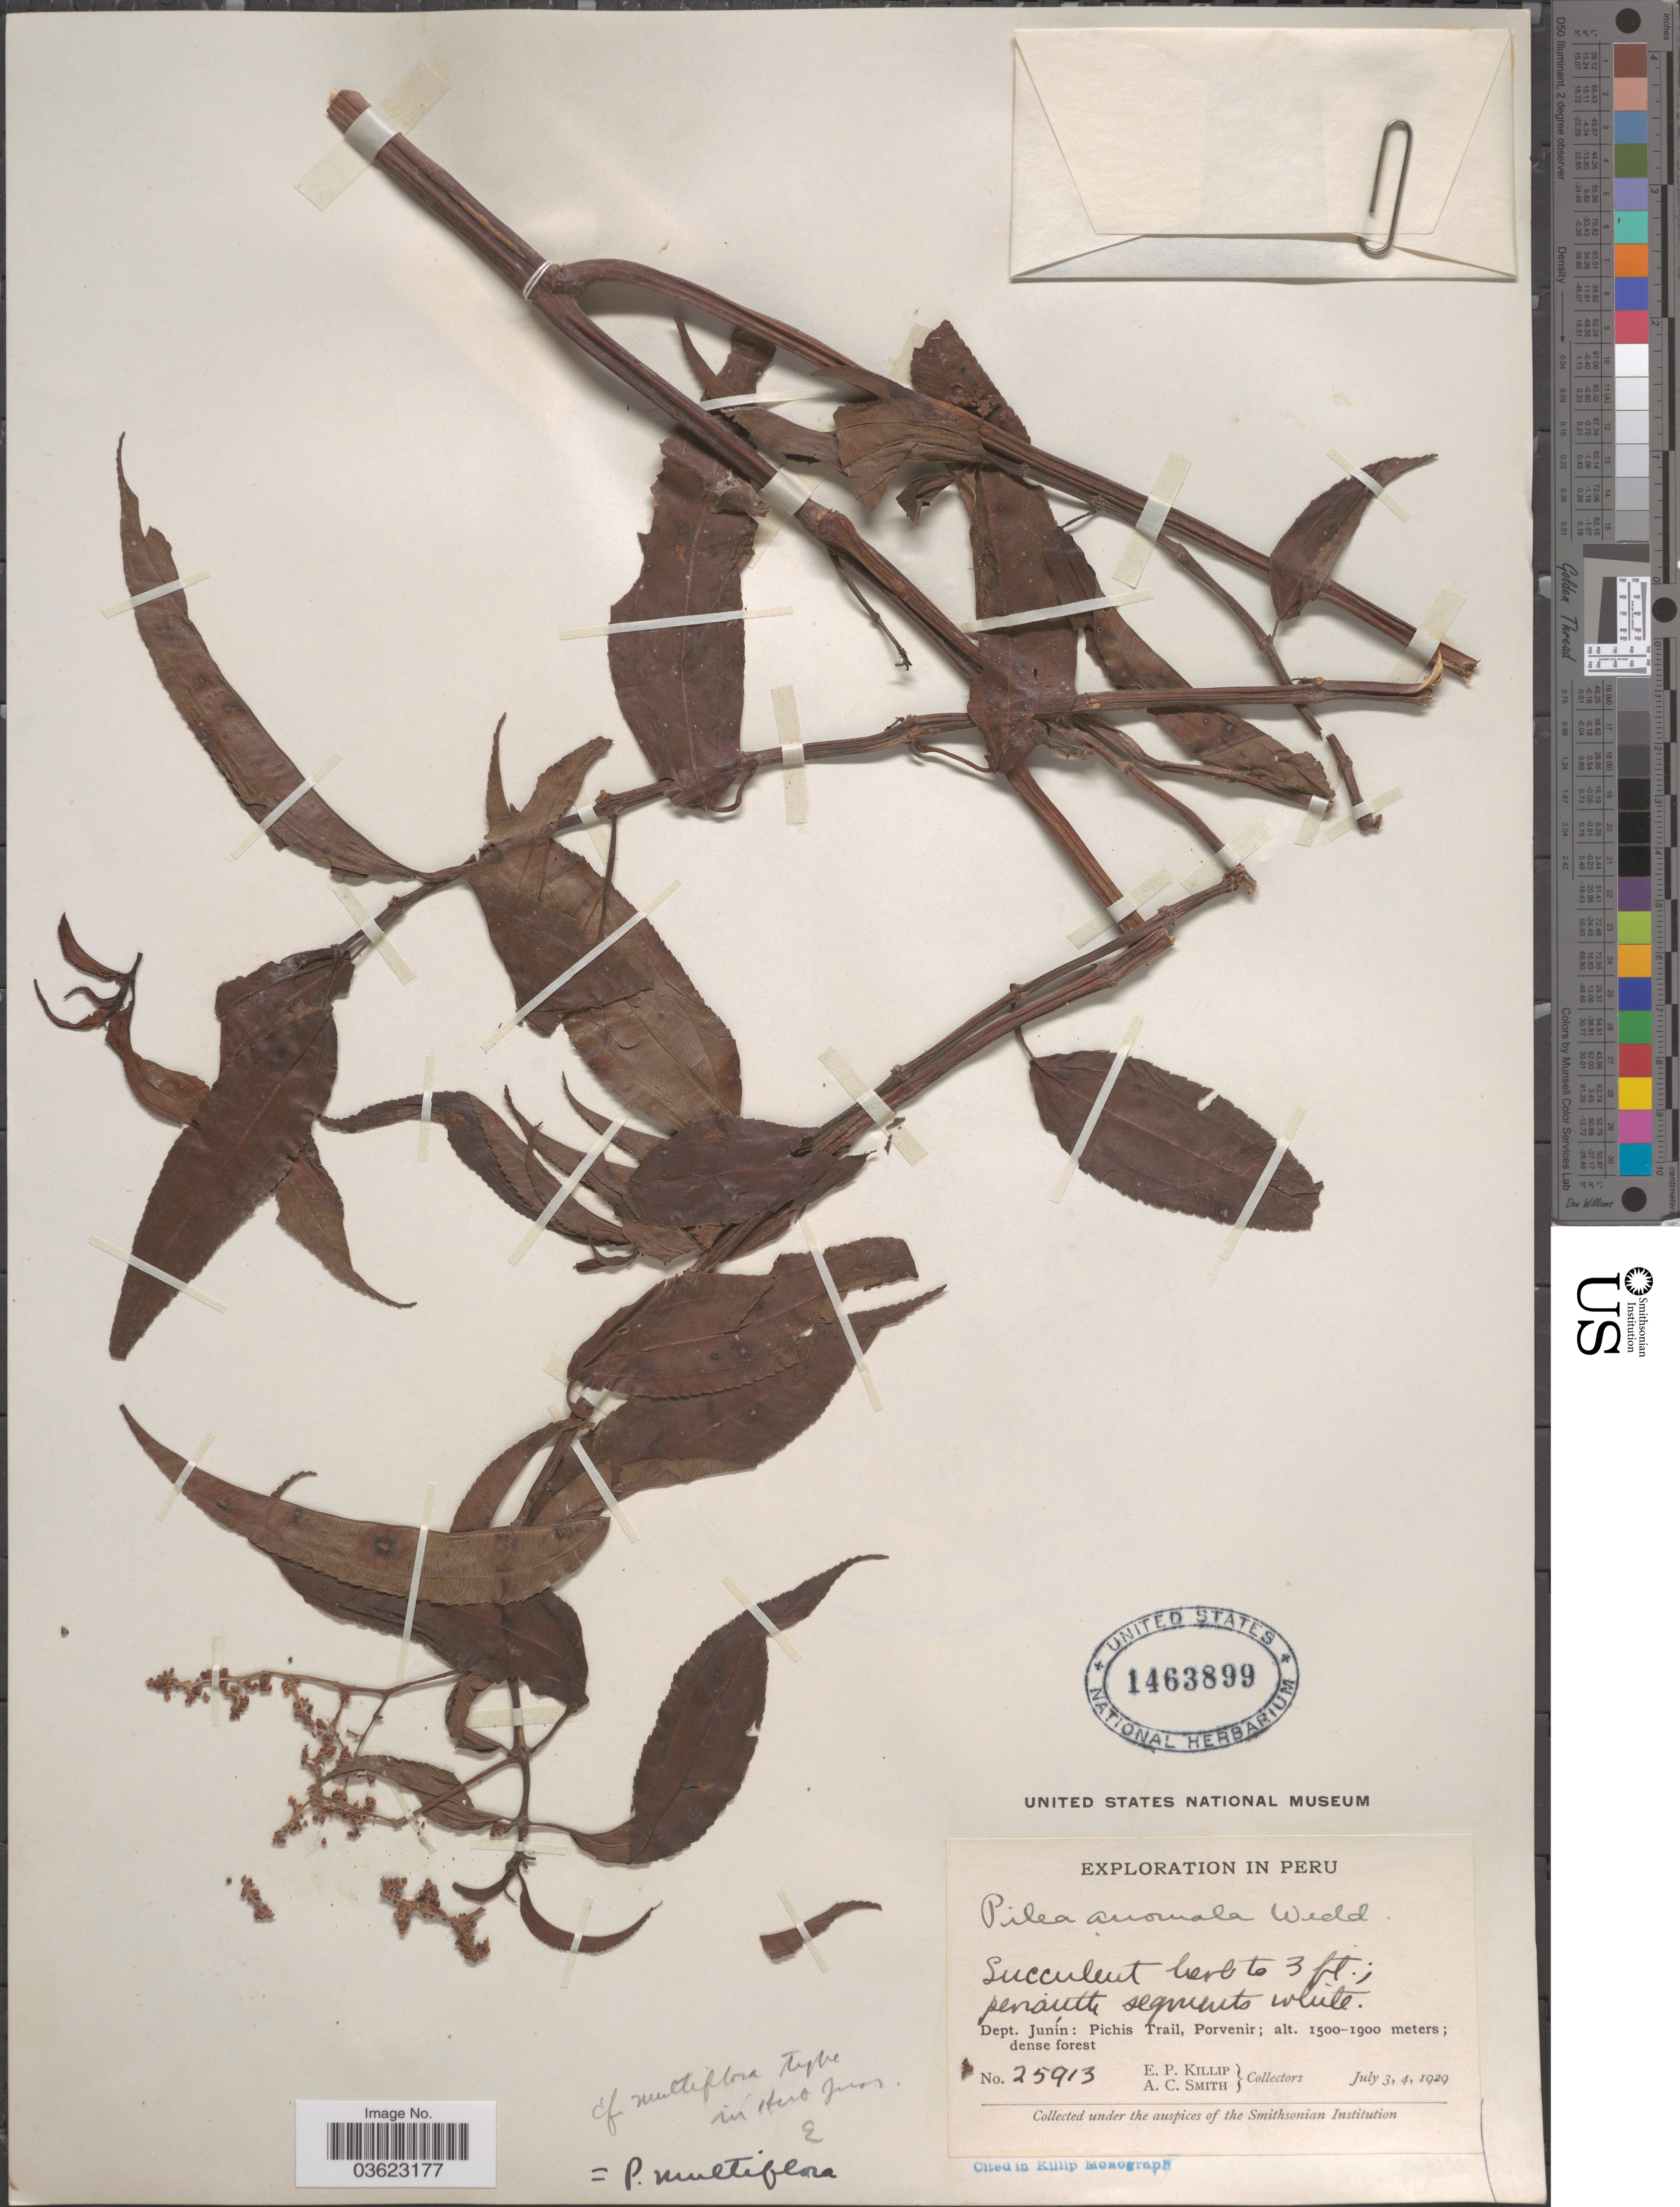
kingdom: Plantae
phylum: Tracheophyta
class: Magnoliopsida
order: Rosales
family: Urticaceae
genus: Pilea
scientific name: Pilea anomala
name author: Wedd.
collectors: E. P. Killip & A. C. Smith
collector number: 25913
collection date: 1929-07-03/1929-07-04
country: Peru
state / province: Junín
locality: Dept. Junín: Pichis Trail, Porvenir.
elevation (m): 1500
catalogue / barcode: US 1463899